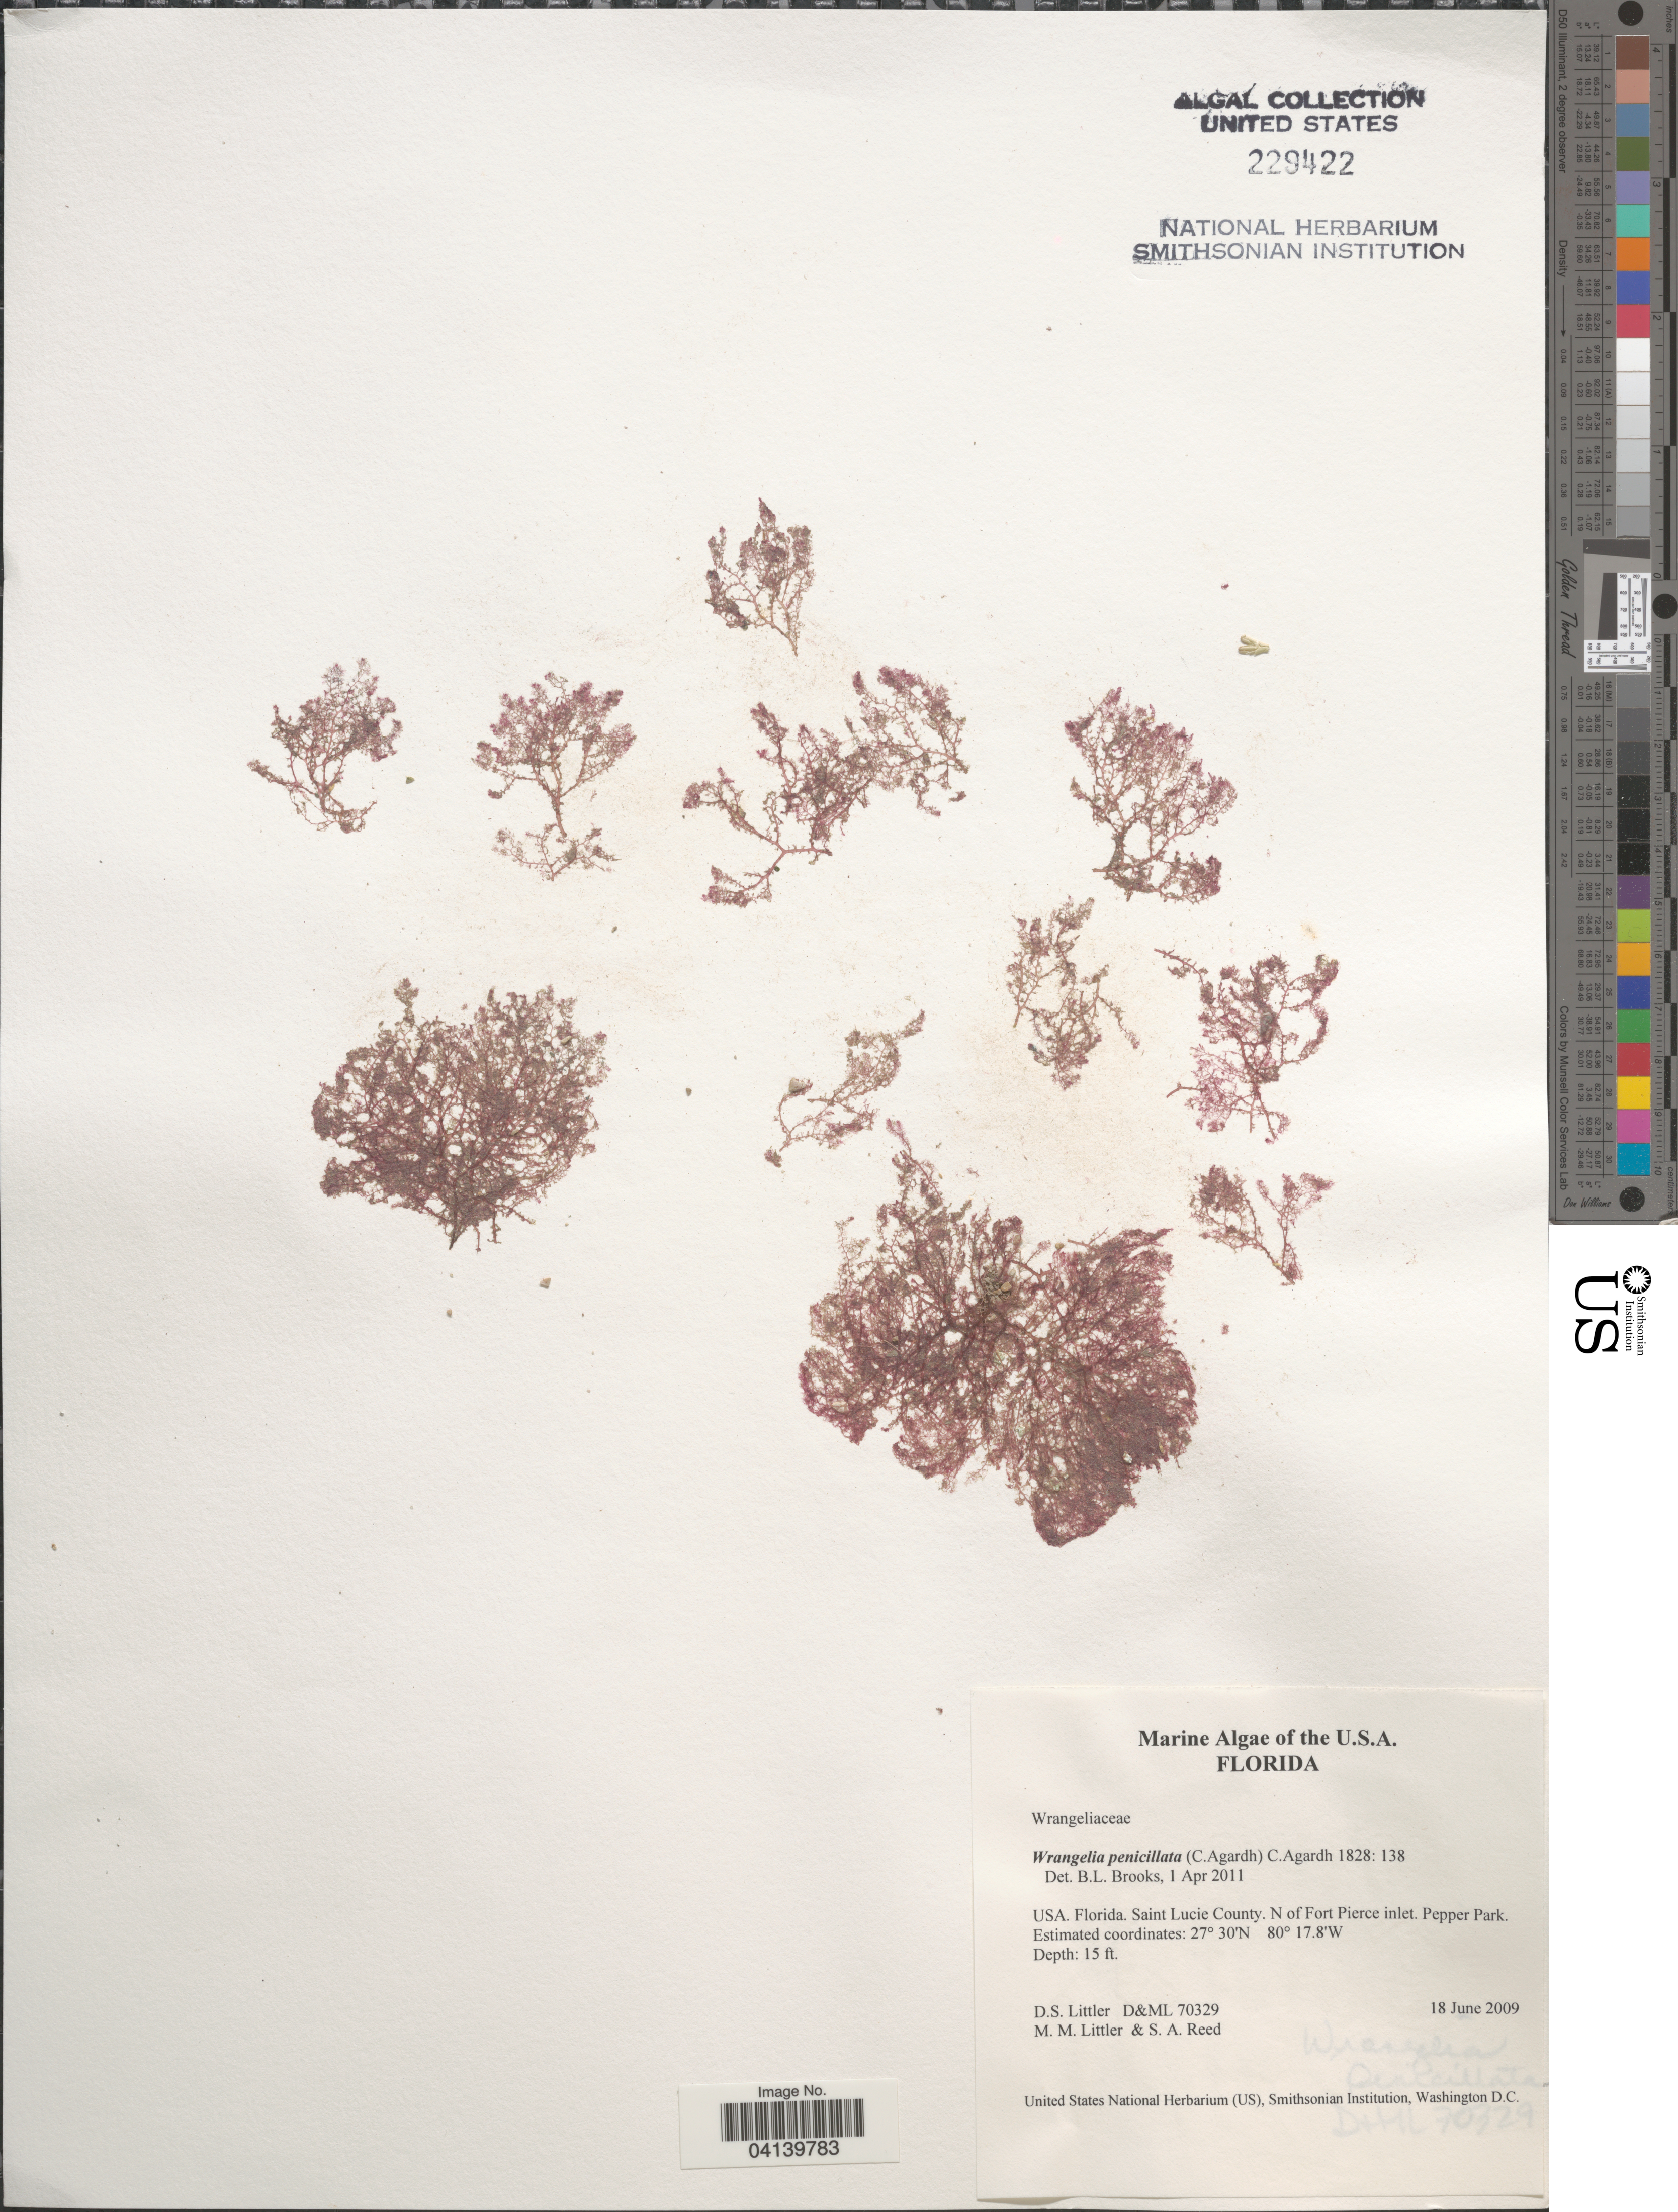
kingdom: Plantae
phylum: Rhodophyta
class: Florideophyceae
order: Ceramiales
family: Wrangeliaceae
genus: Wrangelia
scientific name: Wrangelia penicillata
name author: (C. Agardh) C. Agardh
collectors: D. S. Littler & S. Reed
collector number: D&ML 70329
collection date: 2009-06-18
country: United States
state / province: Florida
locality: Saint Lucie County. N of Fort Pierce inlet. Pepper Park.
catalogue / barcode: US 229422